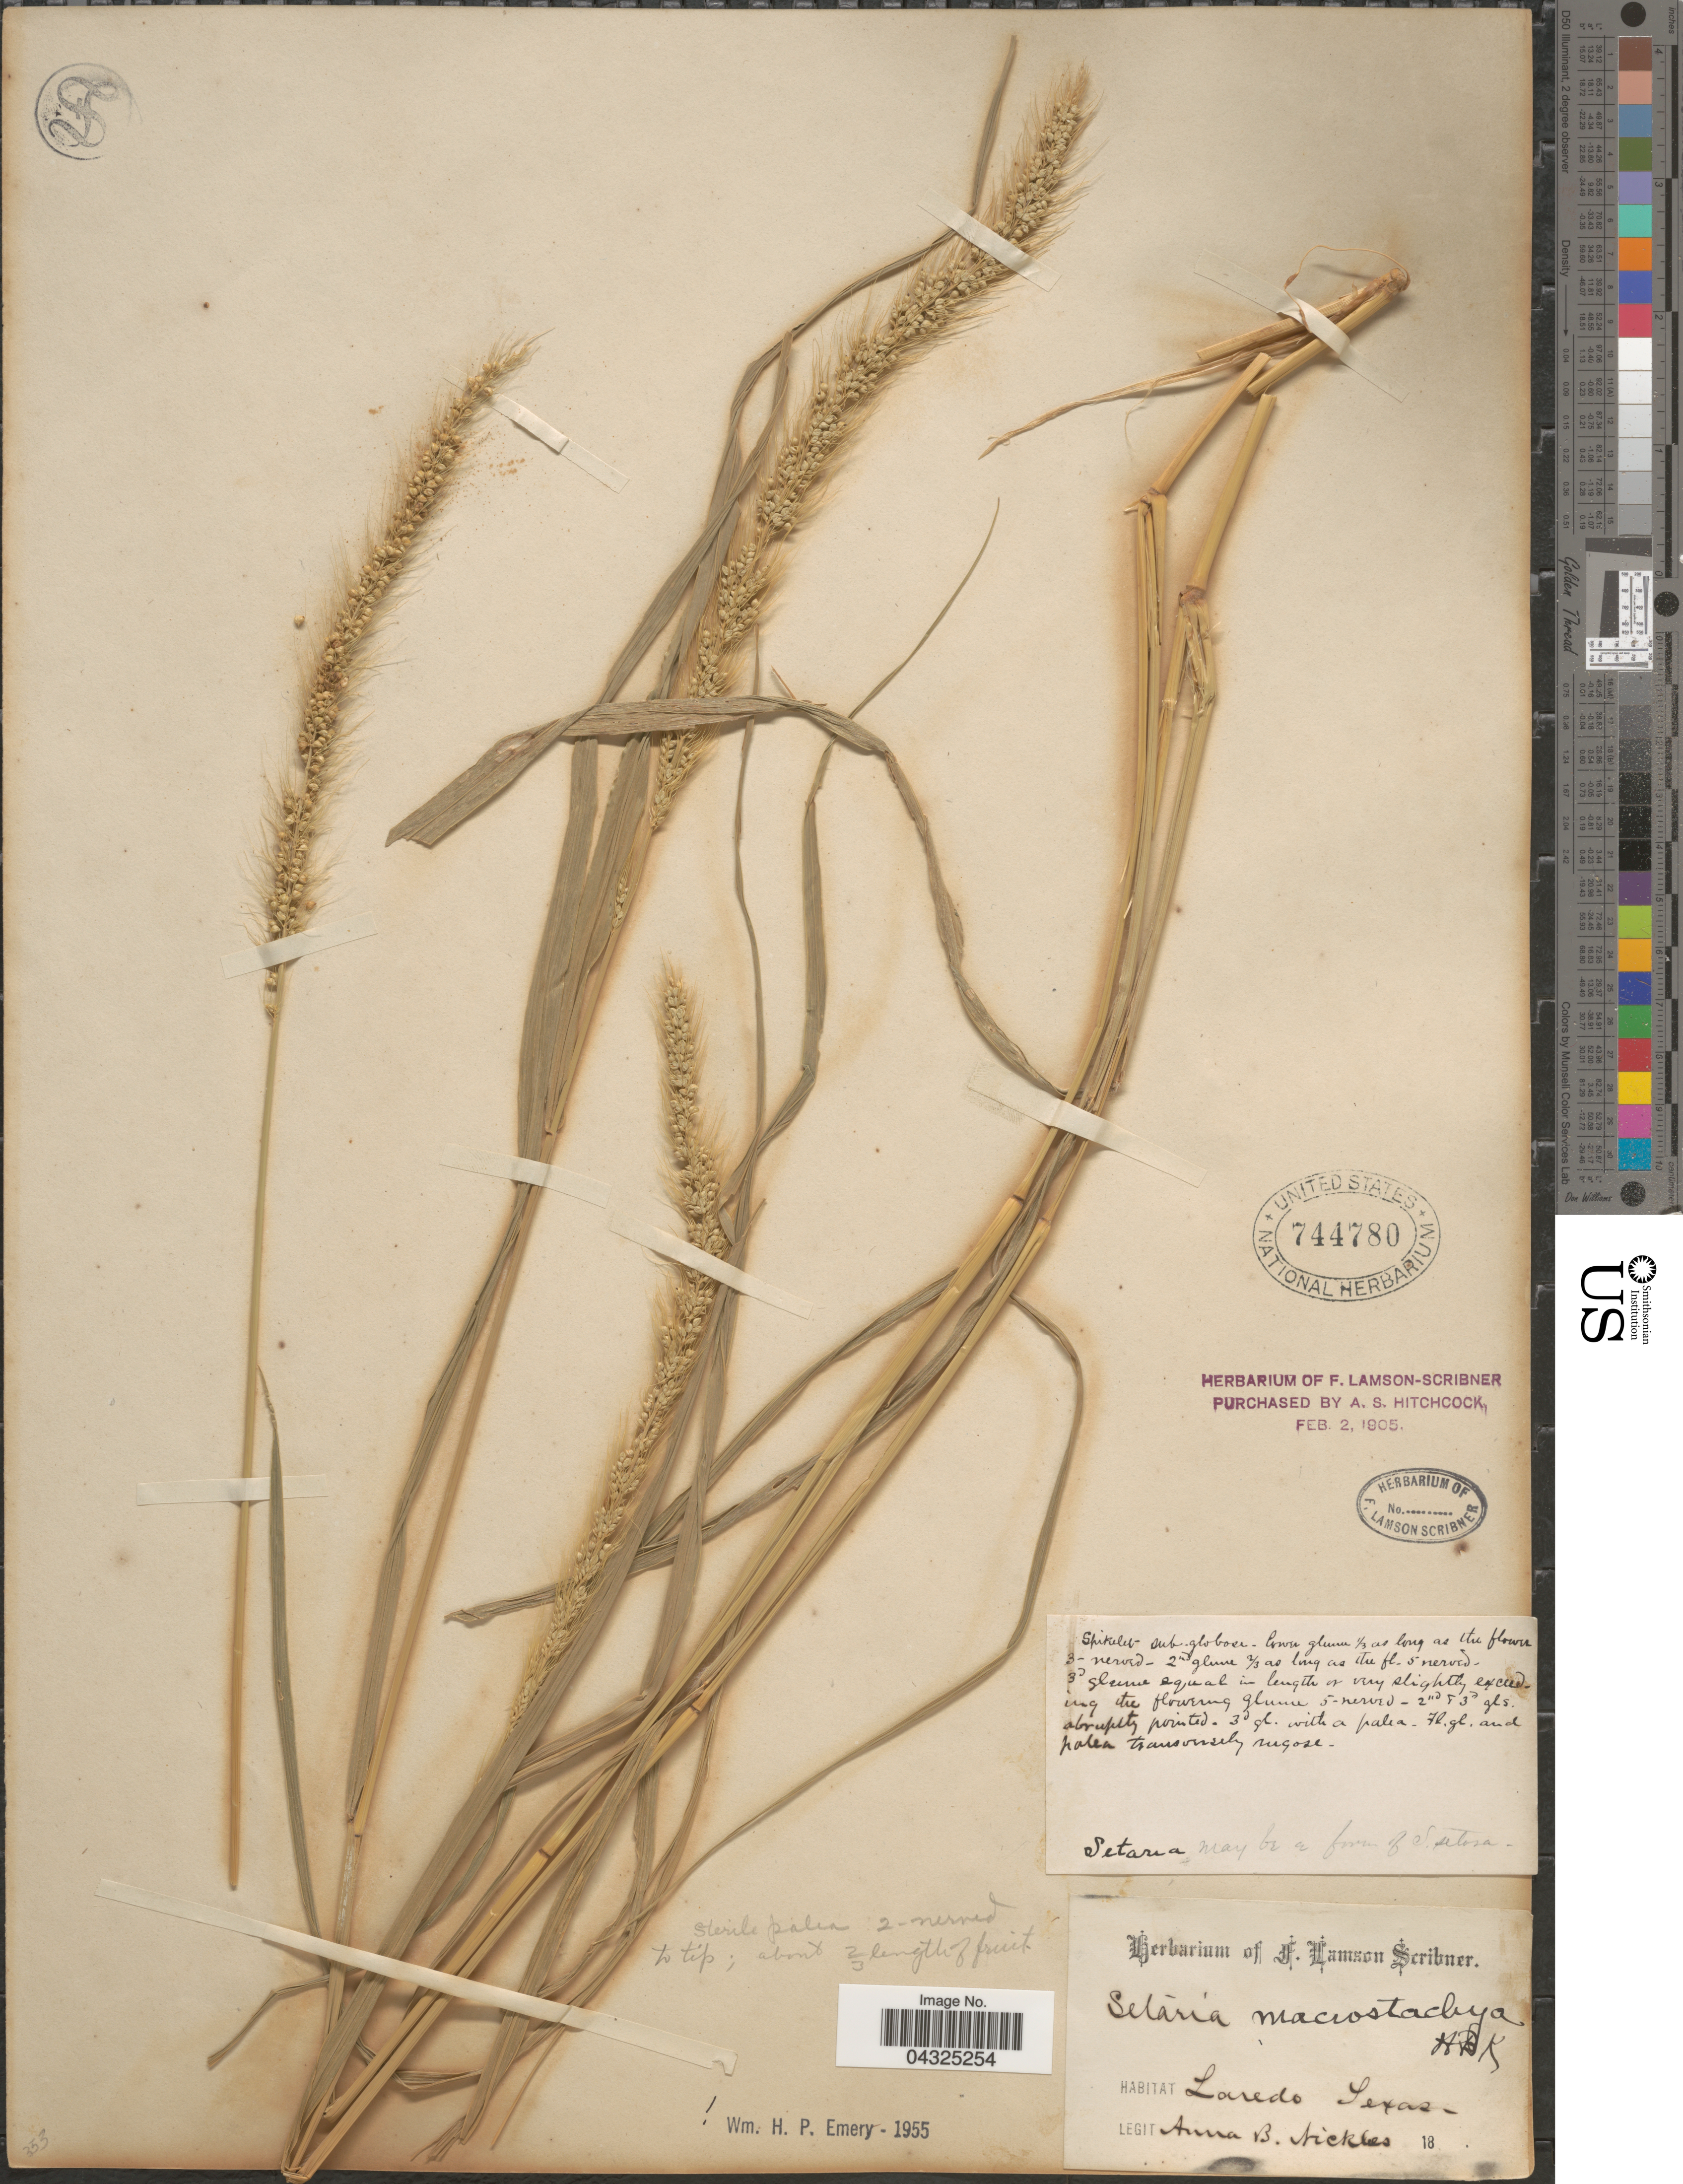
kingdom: Plantae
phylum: Tracheophyta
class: Liliopsida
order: Poales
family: Poaceae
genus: Setaria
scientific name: Setaria macrostachya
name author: Kunth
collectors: A. Nickles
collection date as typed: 18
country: United States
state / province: Texas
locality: Loredo.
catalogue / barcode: US 744780